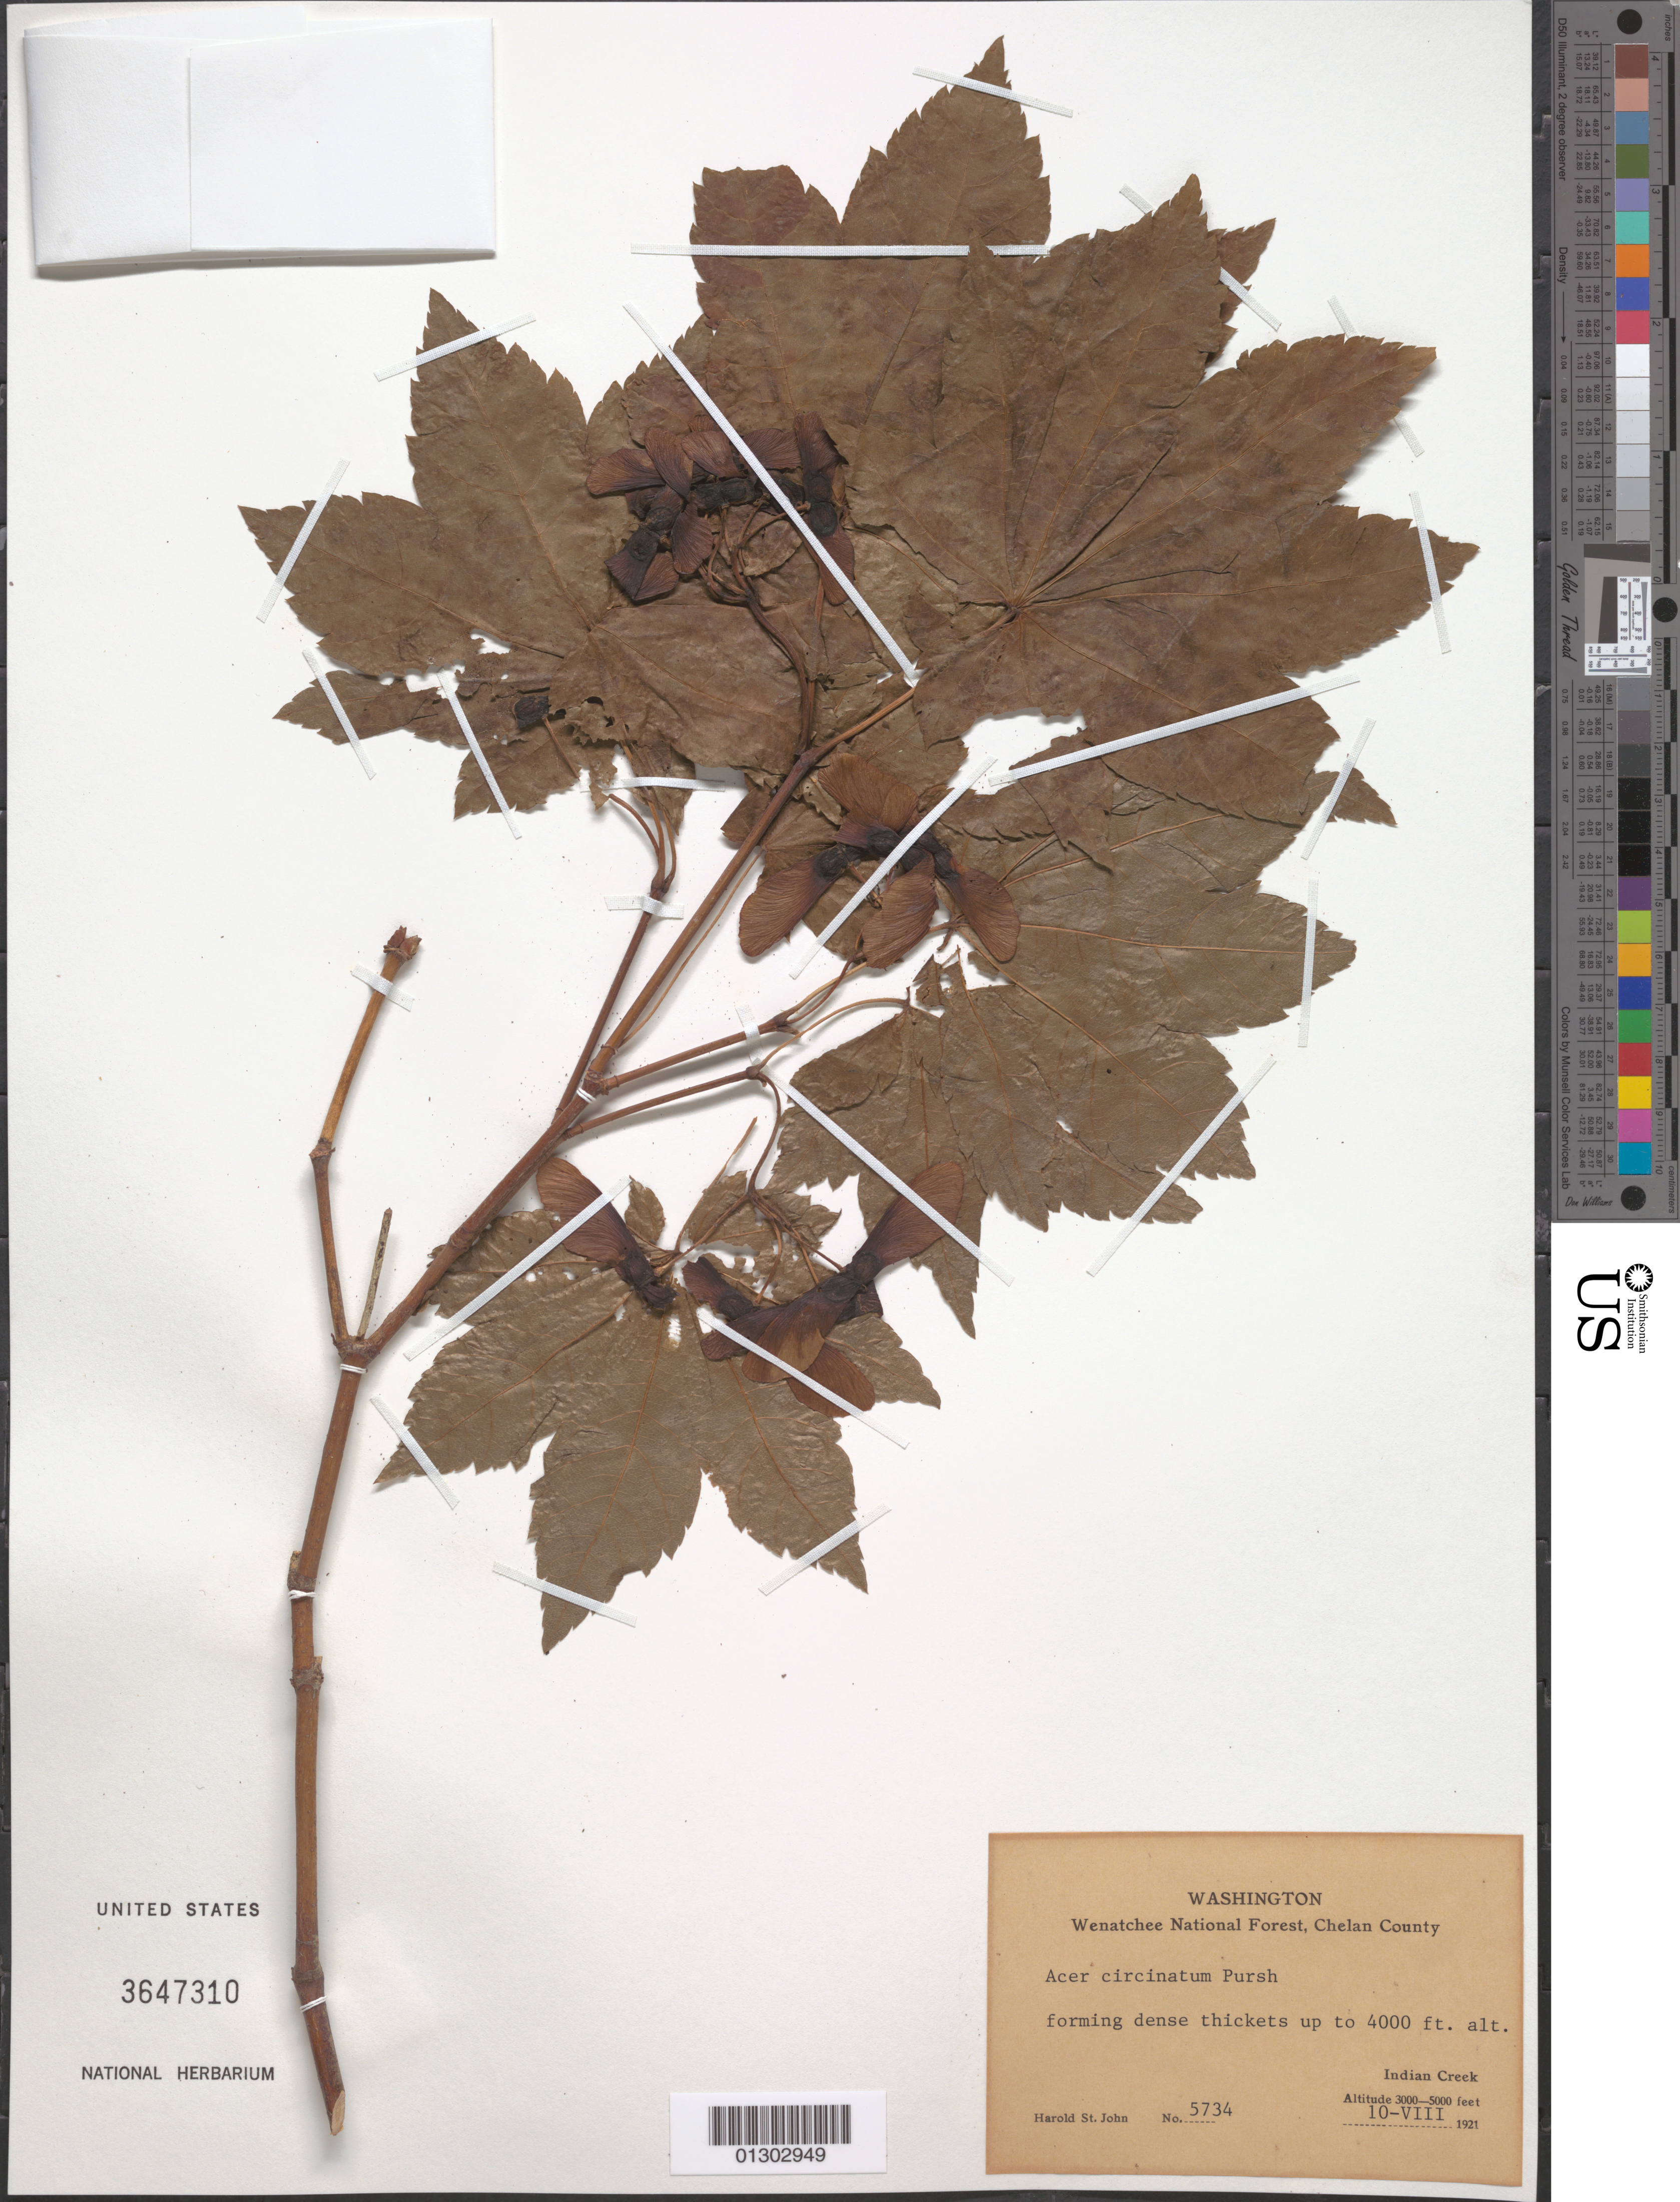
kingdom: Plantae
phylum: Tracheophyta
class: Magnoliopsida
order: Sapindales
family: Sapindaceae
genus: Acer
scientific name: Acer circinatum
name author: Pursh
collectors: H. St. John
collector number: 5734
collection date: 1921-08-10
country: United States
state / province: Washington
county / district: Chelan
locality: Chelan County, Wenatchee National Forest, Indian Creek.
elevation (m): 1219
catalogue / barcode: US 3647310